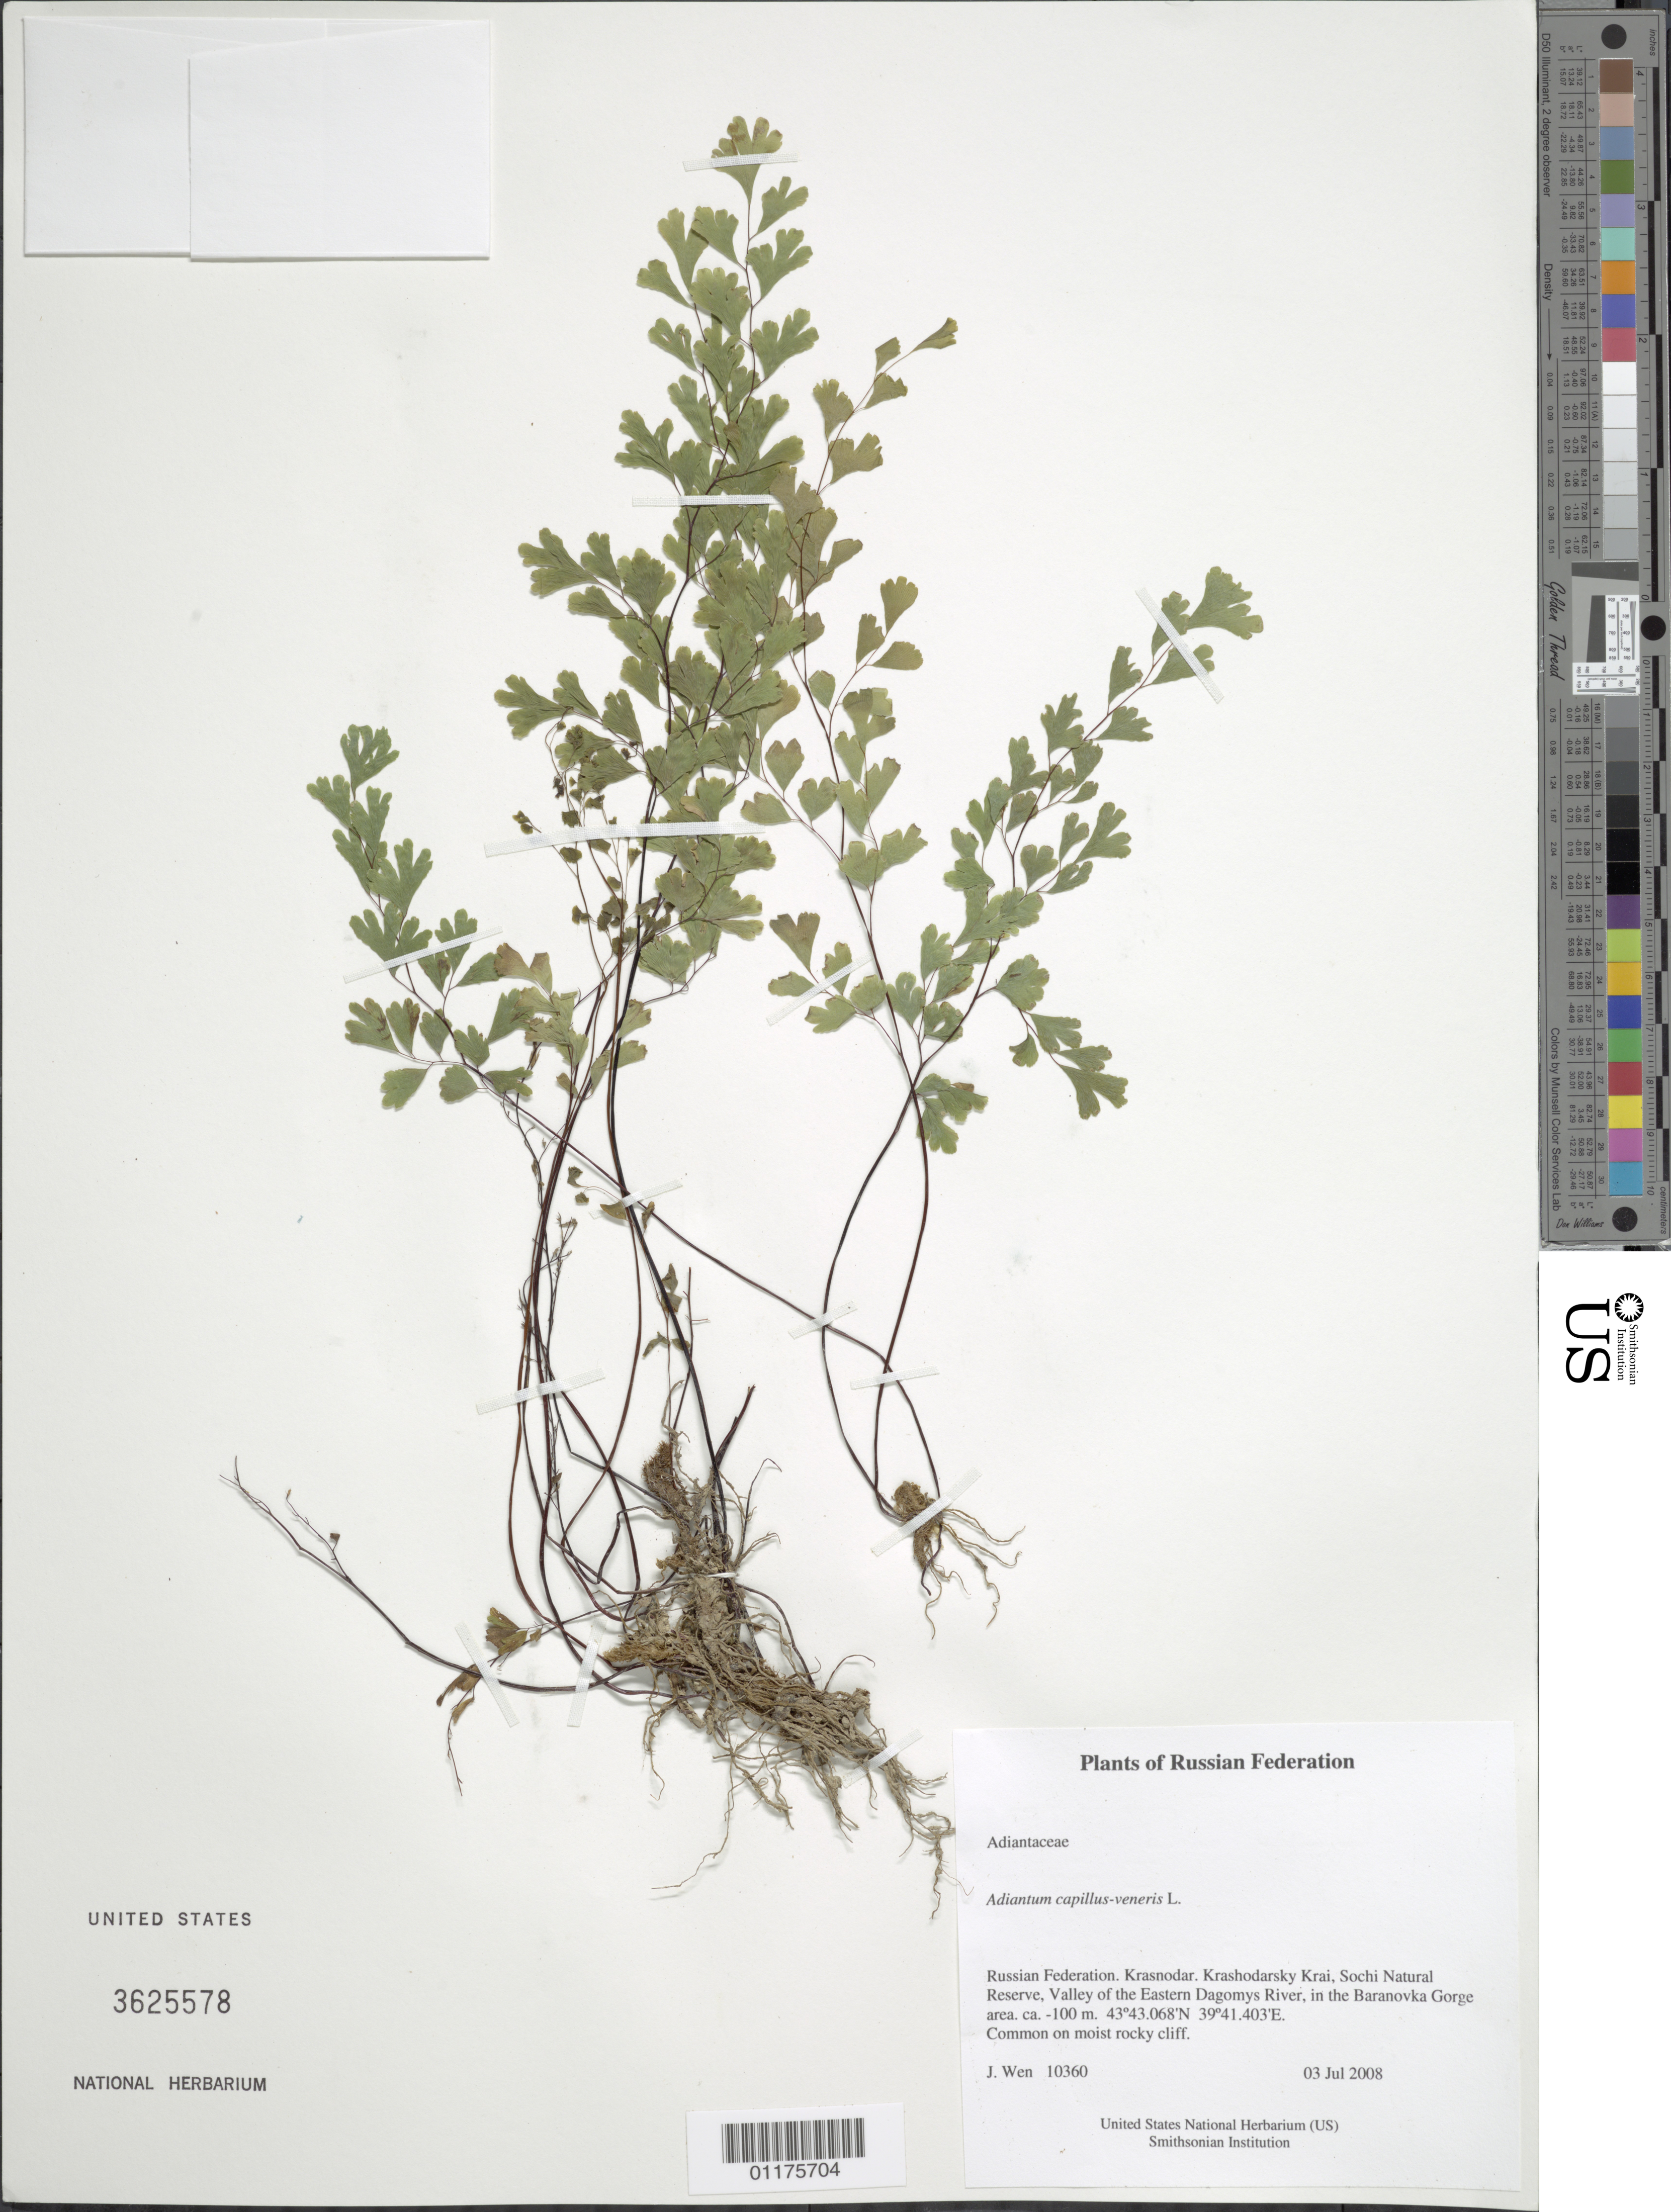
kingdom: Plantae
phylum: Tracheophyta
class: Polypodiopsida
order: Polypodiales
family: Pteridaceae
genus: Adiantum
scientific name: Adiantum capillus-veneris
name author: L.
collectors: J. Wen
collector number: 10360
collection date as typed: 03 Jul 2008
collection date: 2008-07-03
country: Russian Federation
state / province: Krasnodar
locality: Krashodarsky Krai, Sochi Natural Reserve, Valley of the Eastern Dagomys River, in the Baranovka Gorge area.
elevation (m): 100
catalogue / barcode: US 3625578